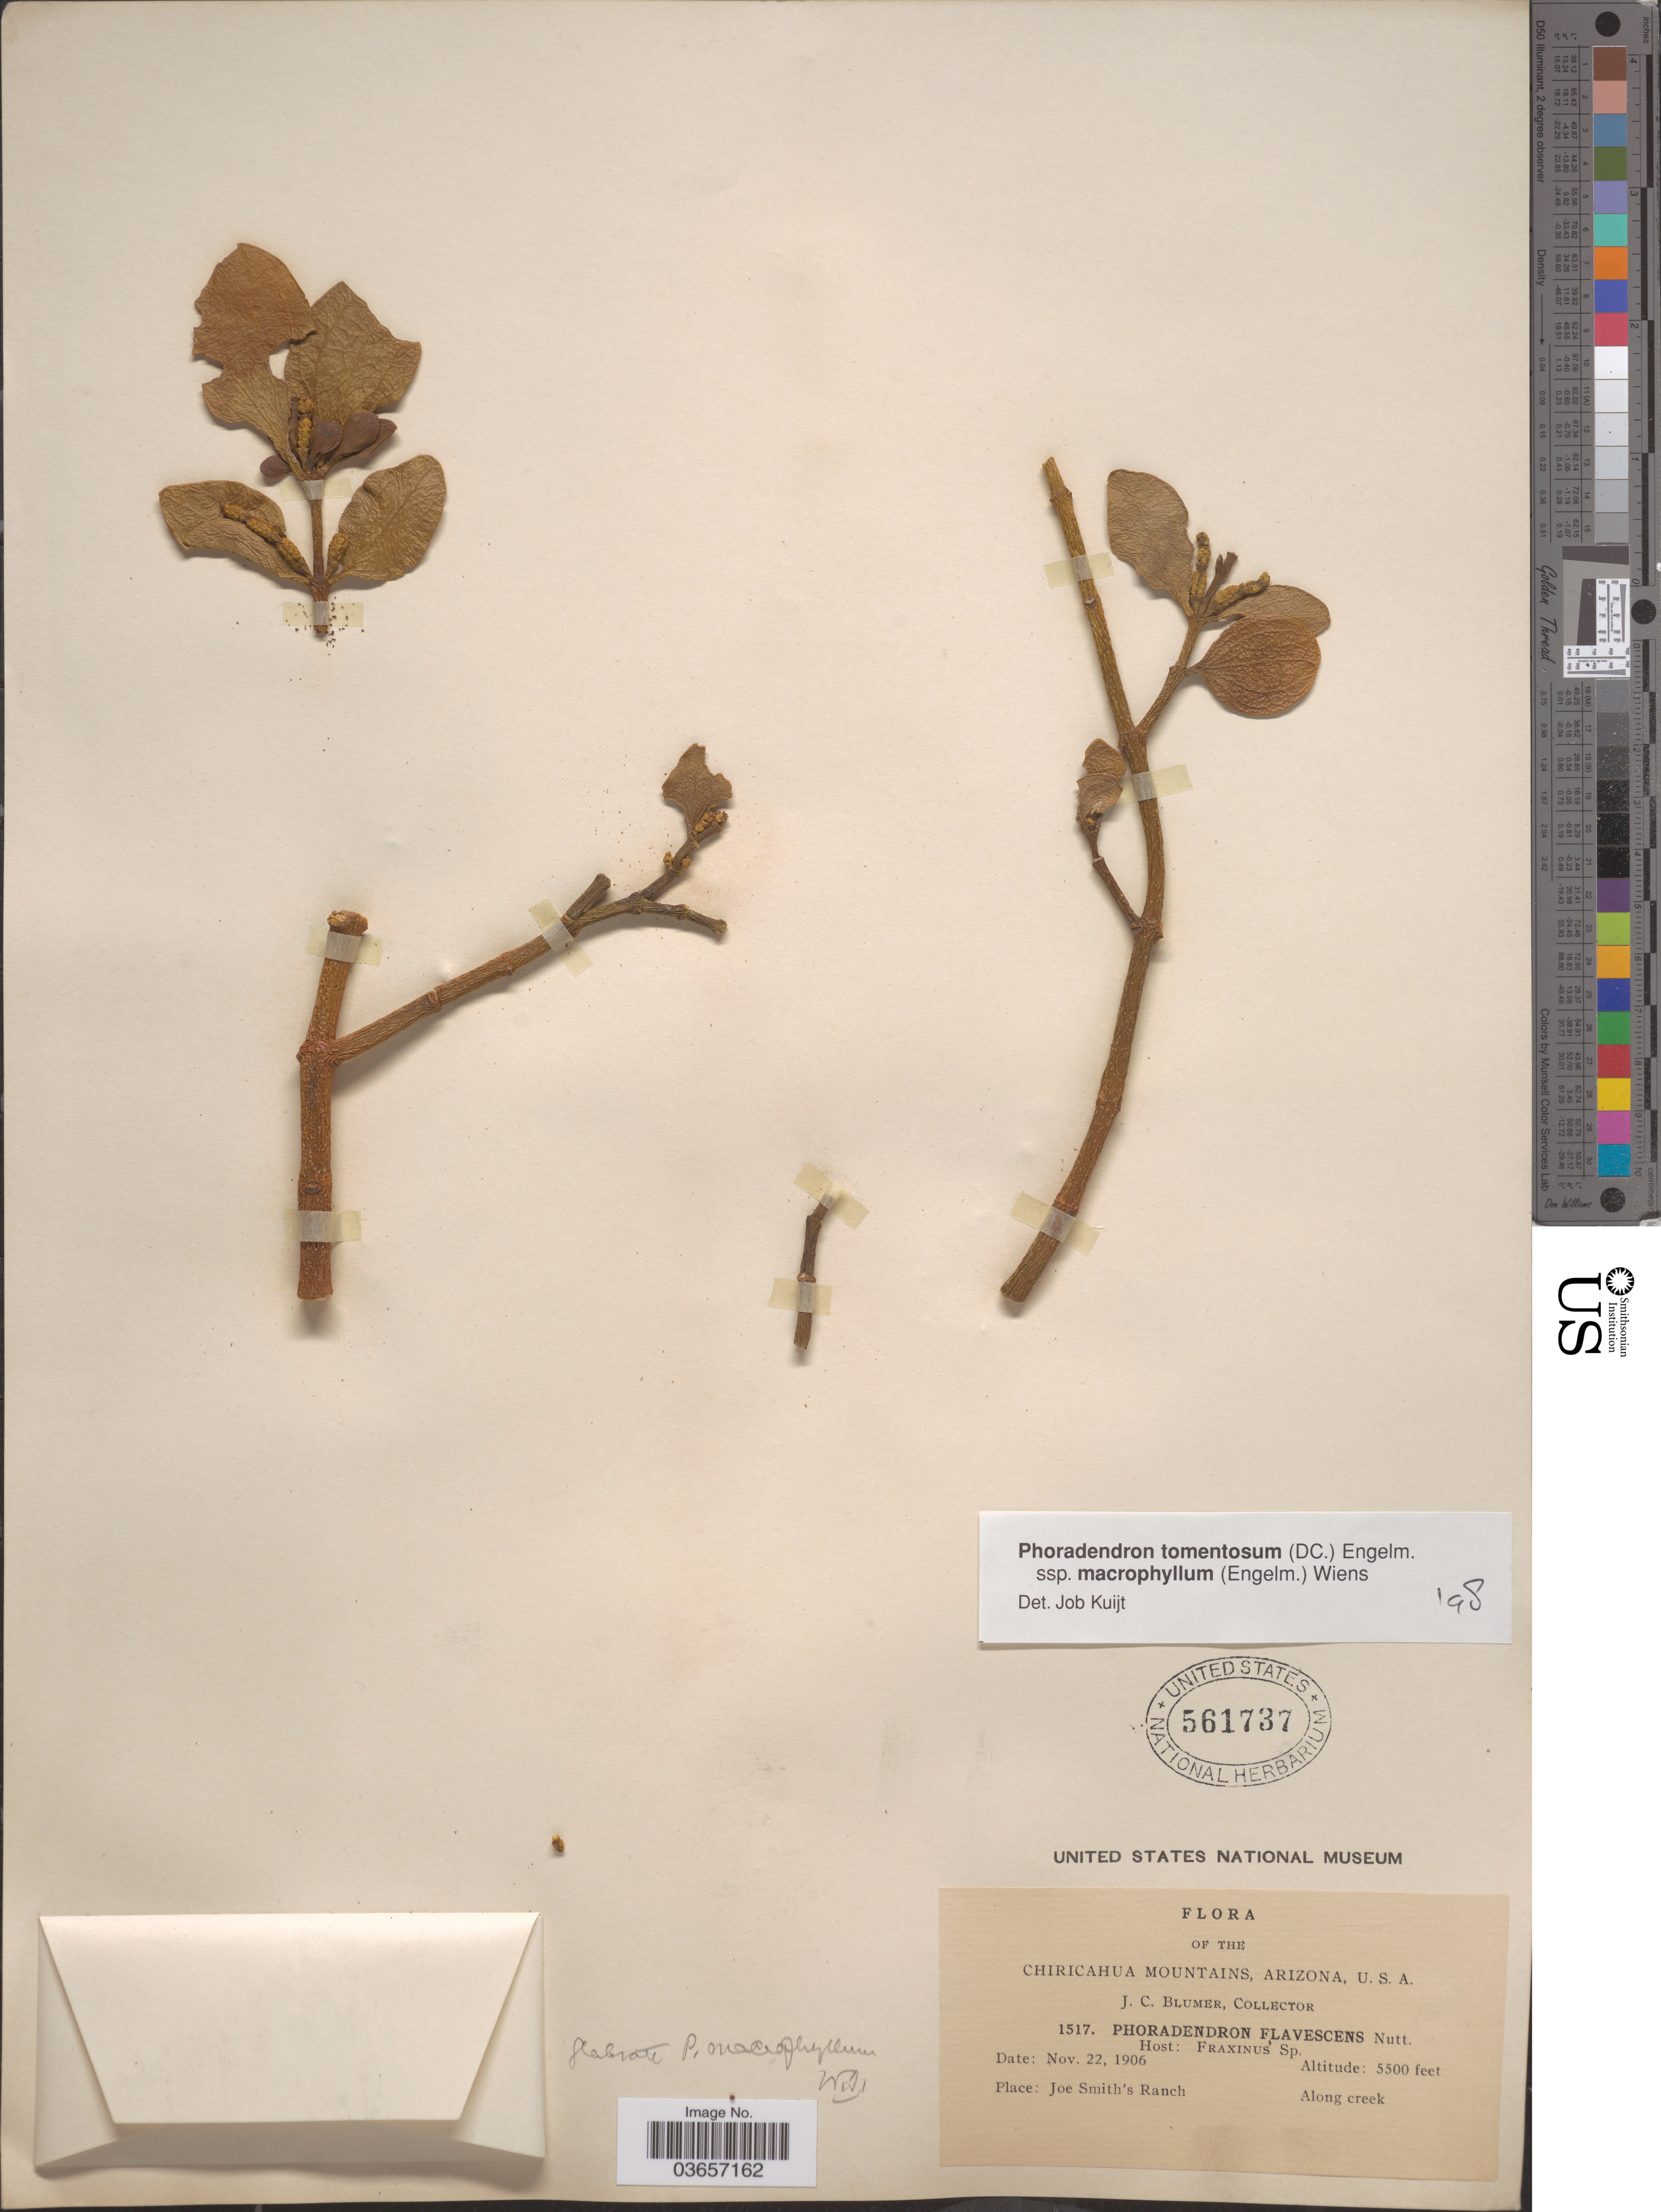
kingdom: Plantae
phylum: Tracheophyta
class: Magnoliopsida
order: Santalales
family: Viscaceae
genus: Phoradendron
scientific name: Phoradendron tomentosum subsp. macrophyllum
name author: DC.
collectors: J. C. Blumer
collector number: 1517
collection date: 1906-11-22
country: United States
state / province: Arizona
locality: Chiricahua Mountains. U.S.A. Joe Smith's Ranch.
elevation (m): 1676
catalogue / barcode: US 561737